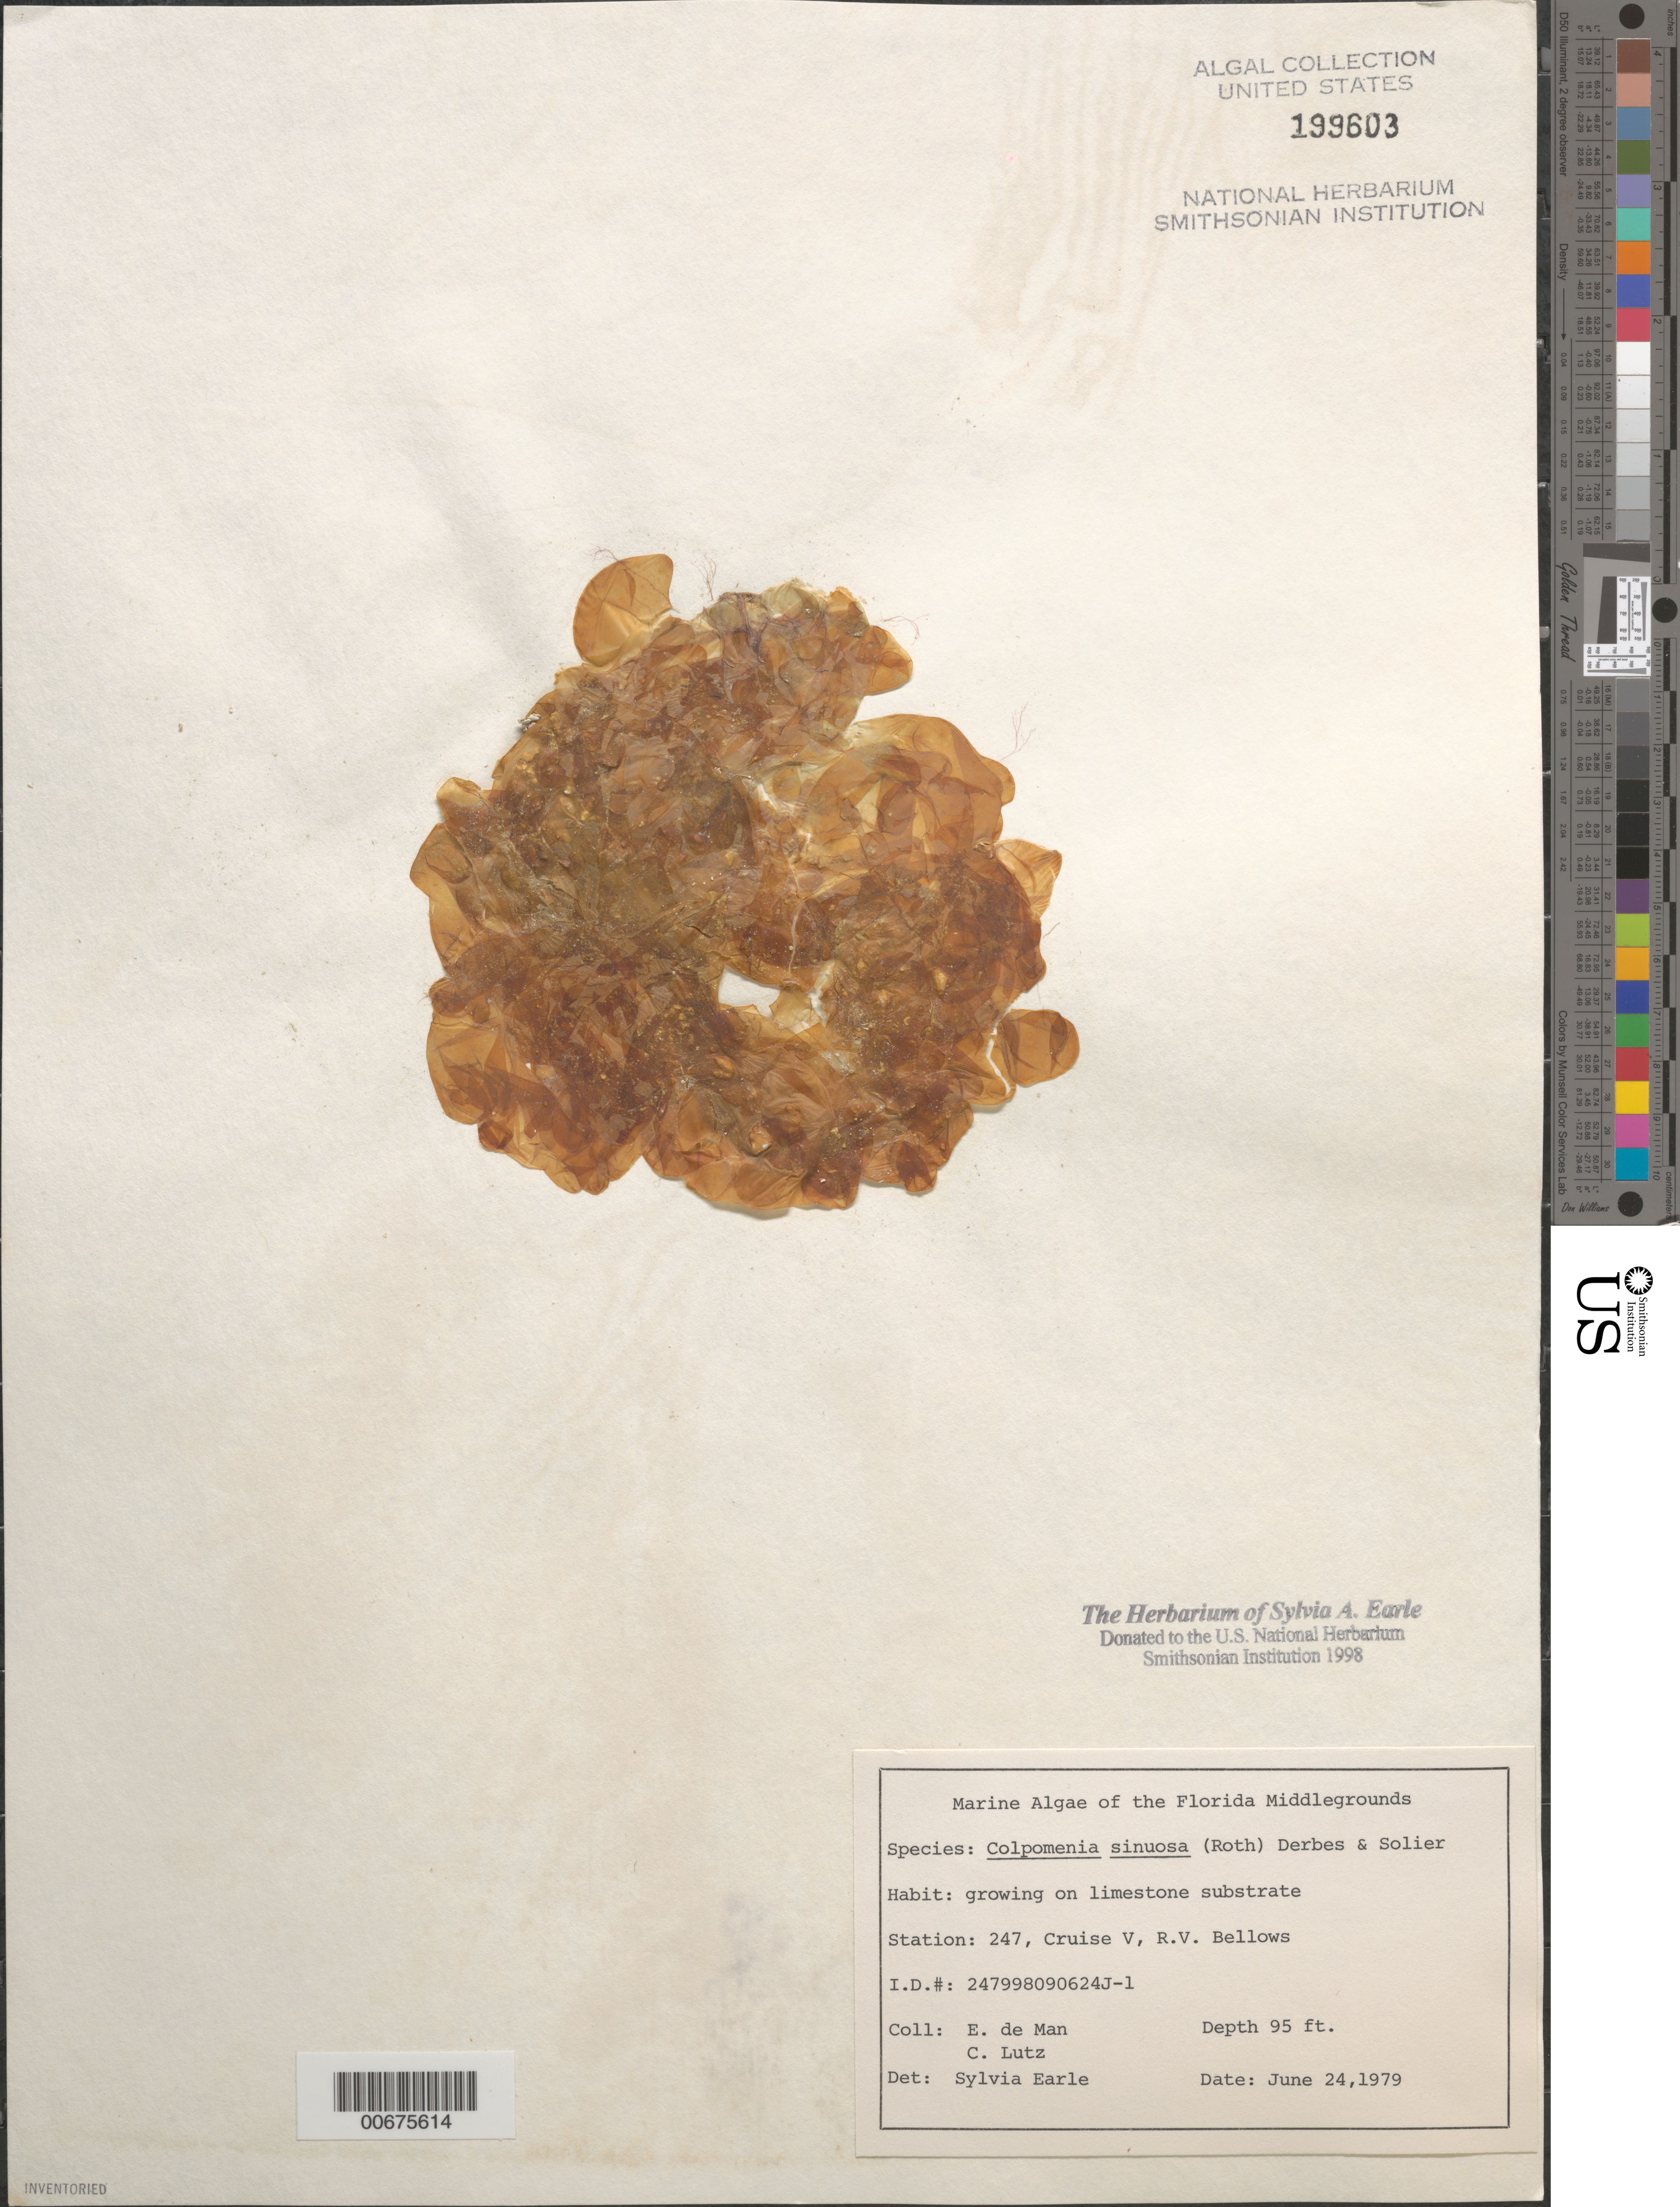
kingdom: Chromista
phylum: Ochrophyta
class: Phaeophyceae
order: Scytosiphonales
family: Scytosiphonaceae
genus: Colpomenia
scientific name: Colpomenia sinuosa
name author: (K. Mert. ex Roth) Derbes & Solier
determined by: Earle, S. A.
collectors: E. de Man & C. Lutz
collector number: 247998090624j-1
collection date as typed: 24 Jun 1979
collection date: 1979-06-24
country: United States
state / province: Florida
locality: Florida Middle Grounds, Gulf of Mexico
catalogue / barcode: US 199603